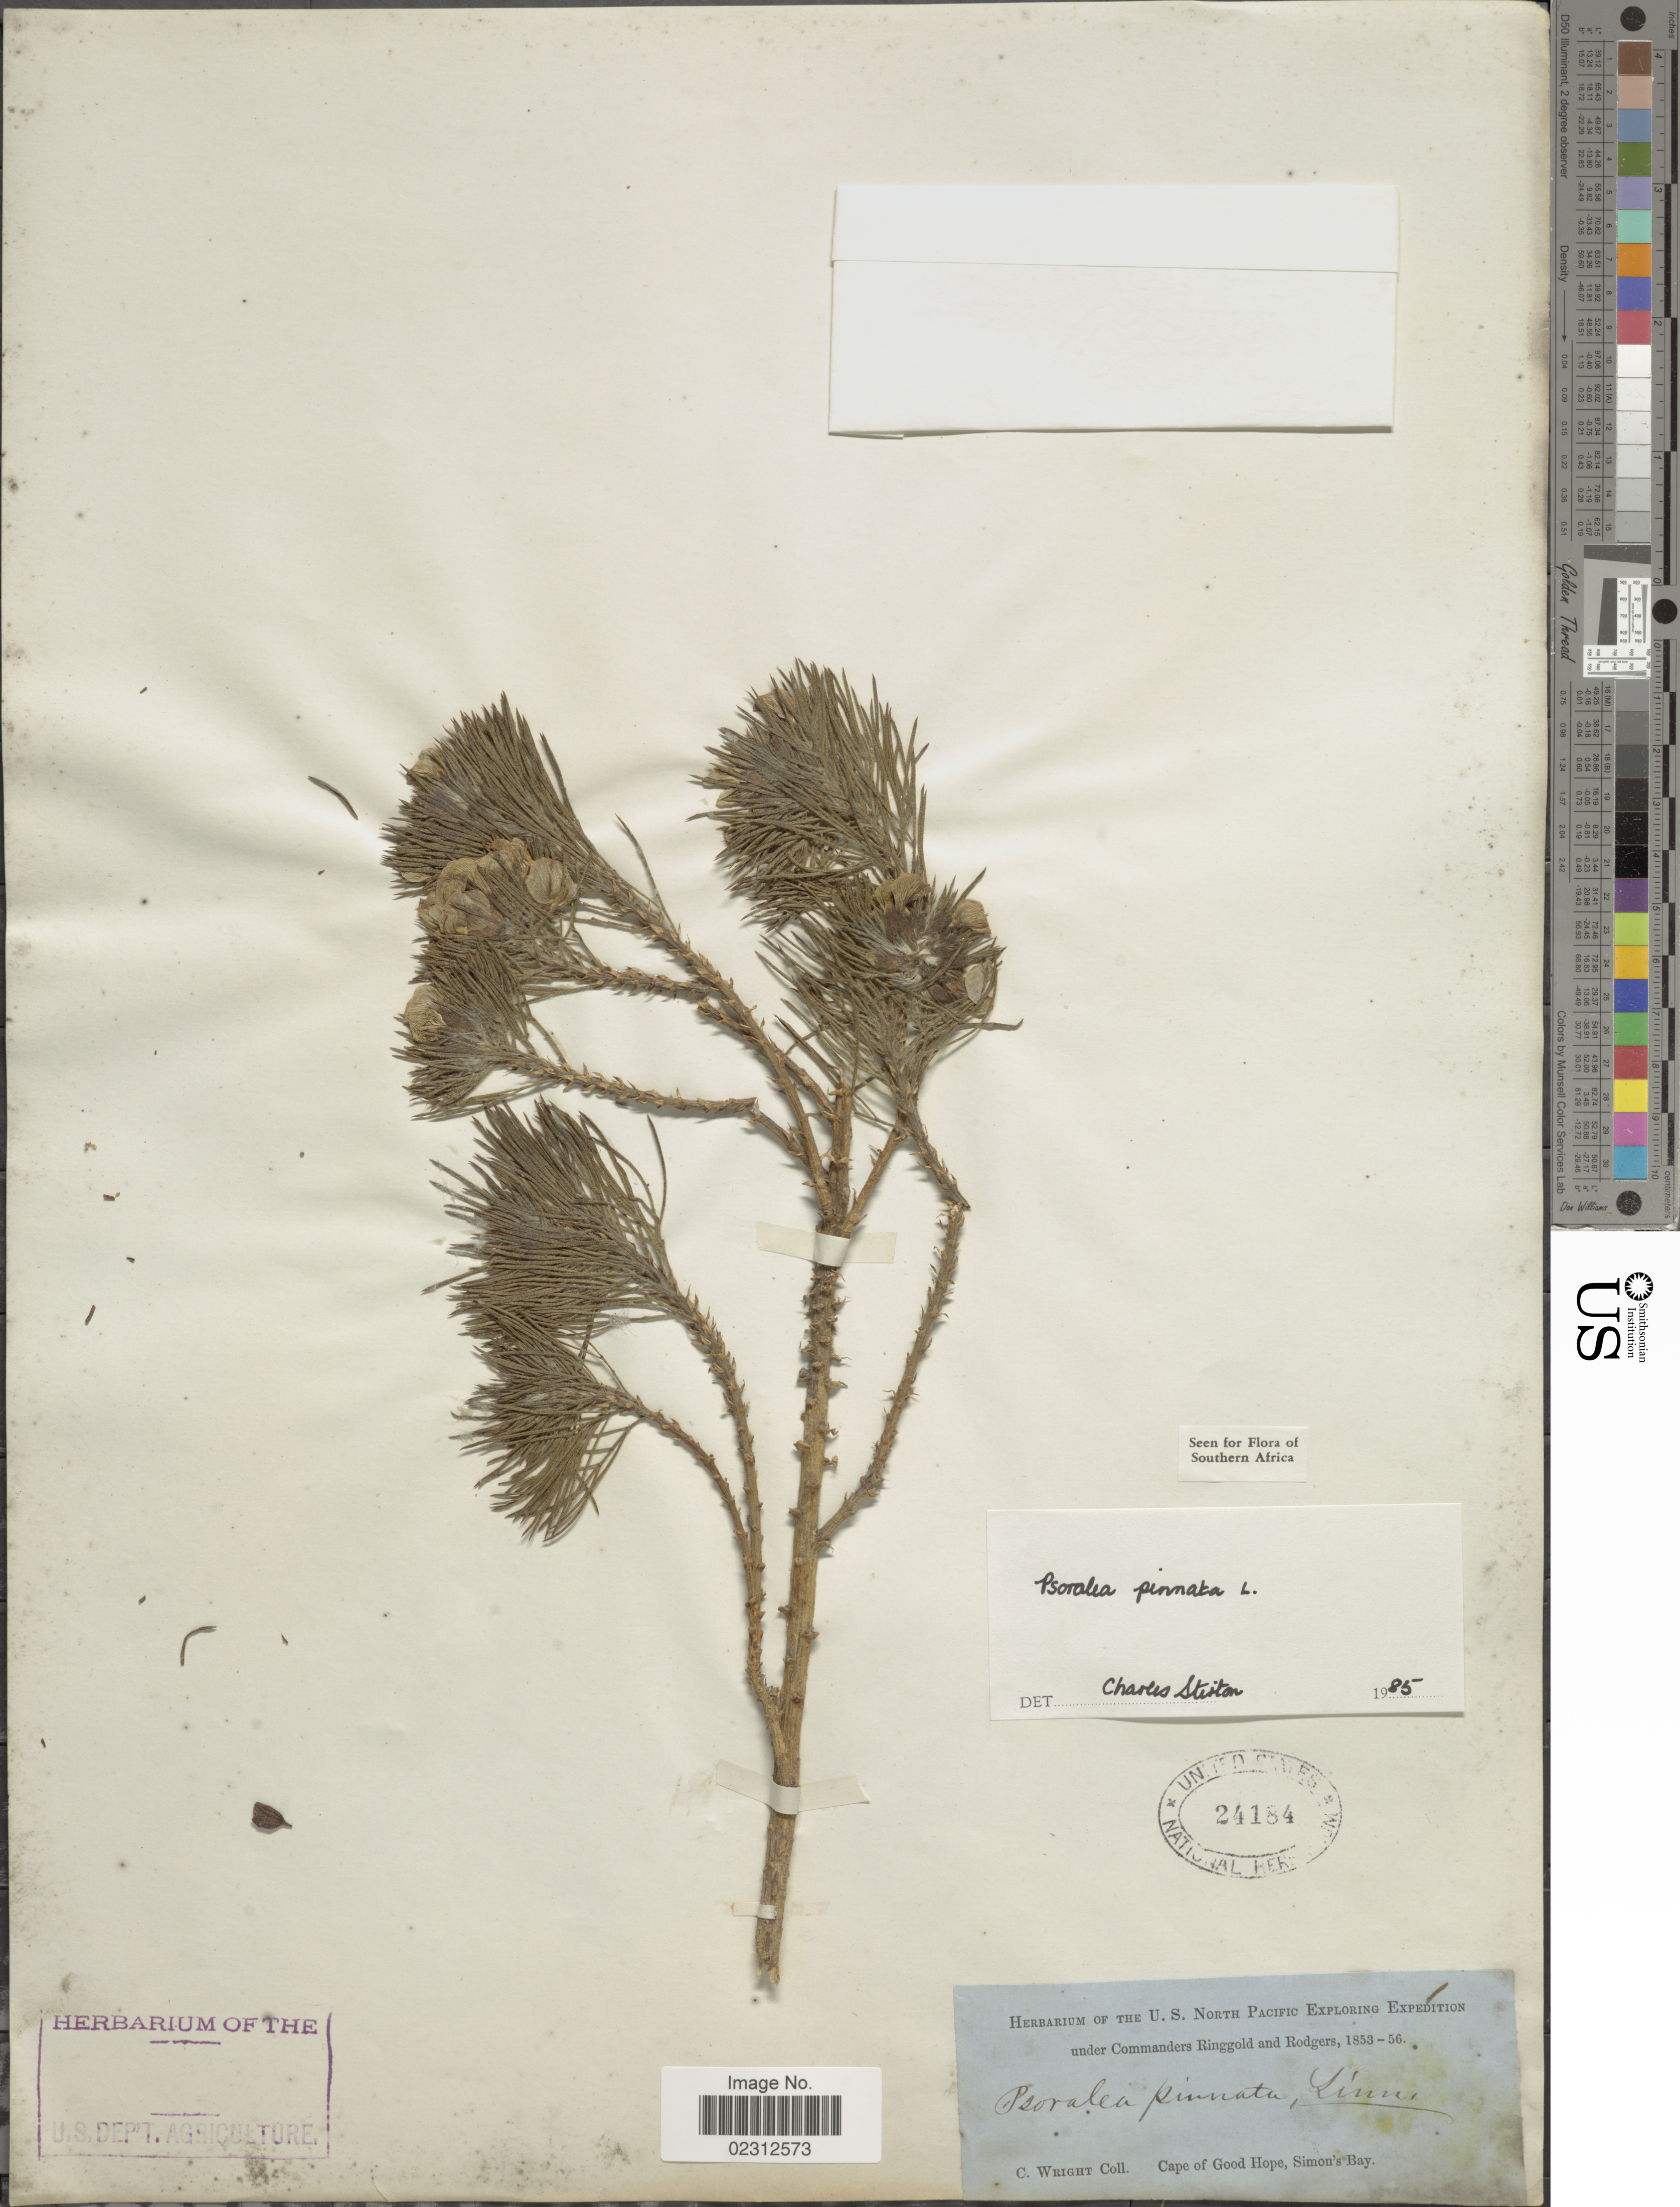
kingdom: Plantae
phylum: Tracheophyta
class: Magnoliopsida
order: Fabales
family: Fabaceae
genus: Psoralea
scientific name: Psoralea pinnata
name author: L.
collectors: C. Wright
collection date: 1853/1856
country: South Africa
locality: Cape of Good Hope, Simon's Bay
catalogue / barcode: US 24184